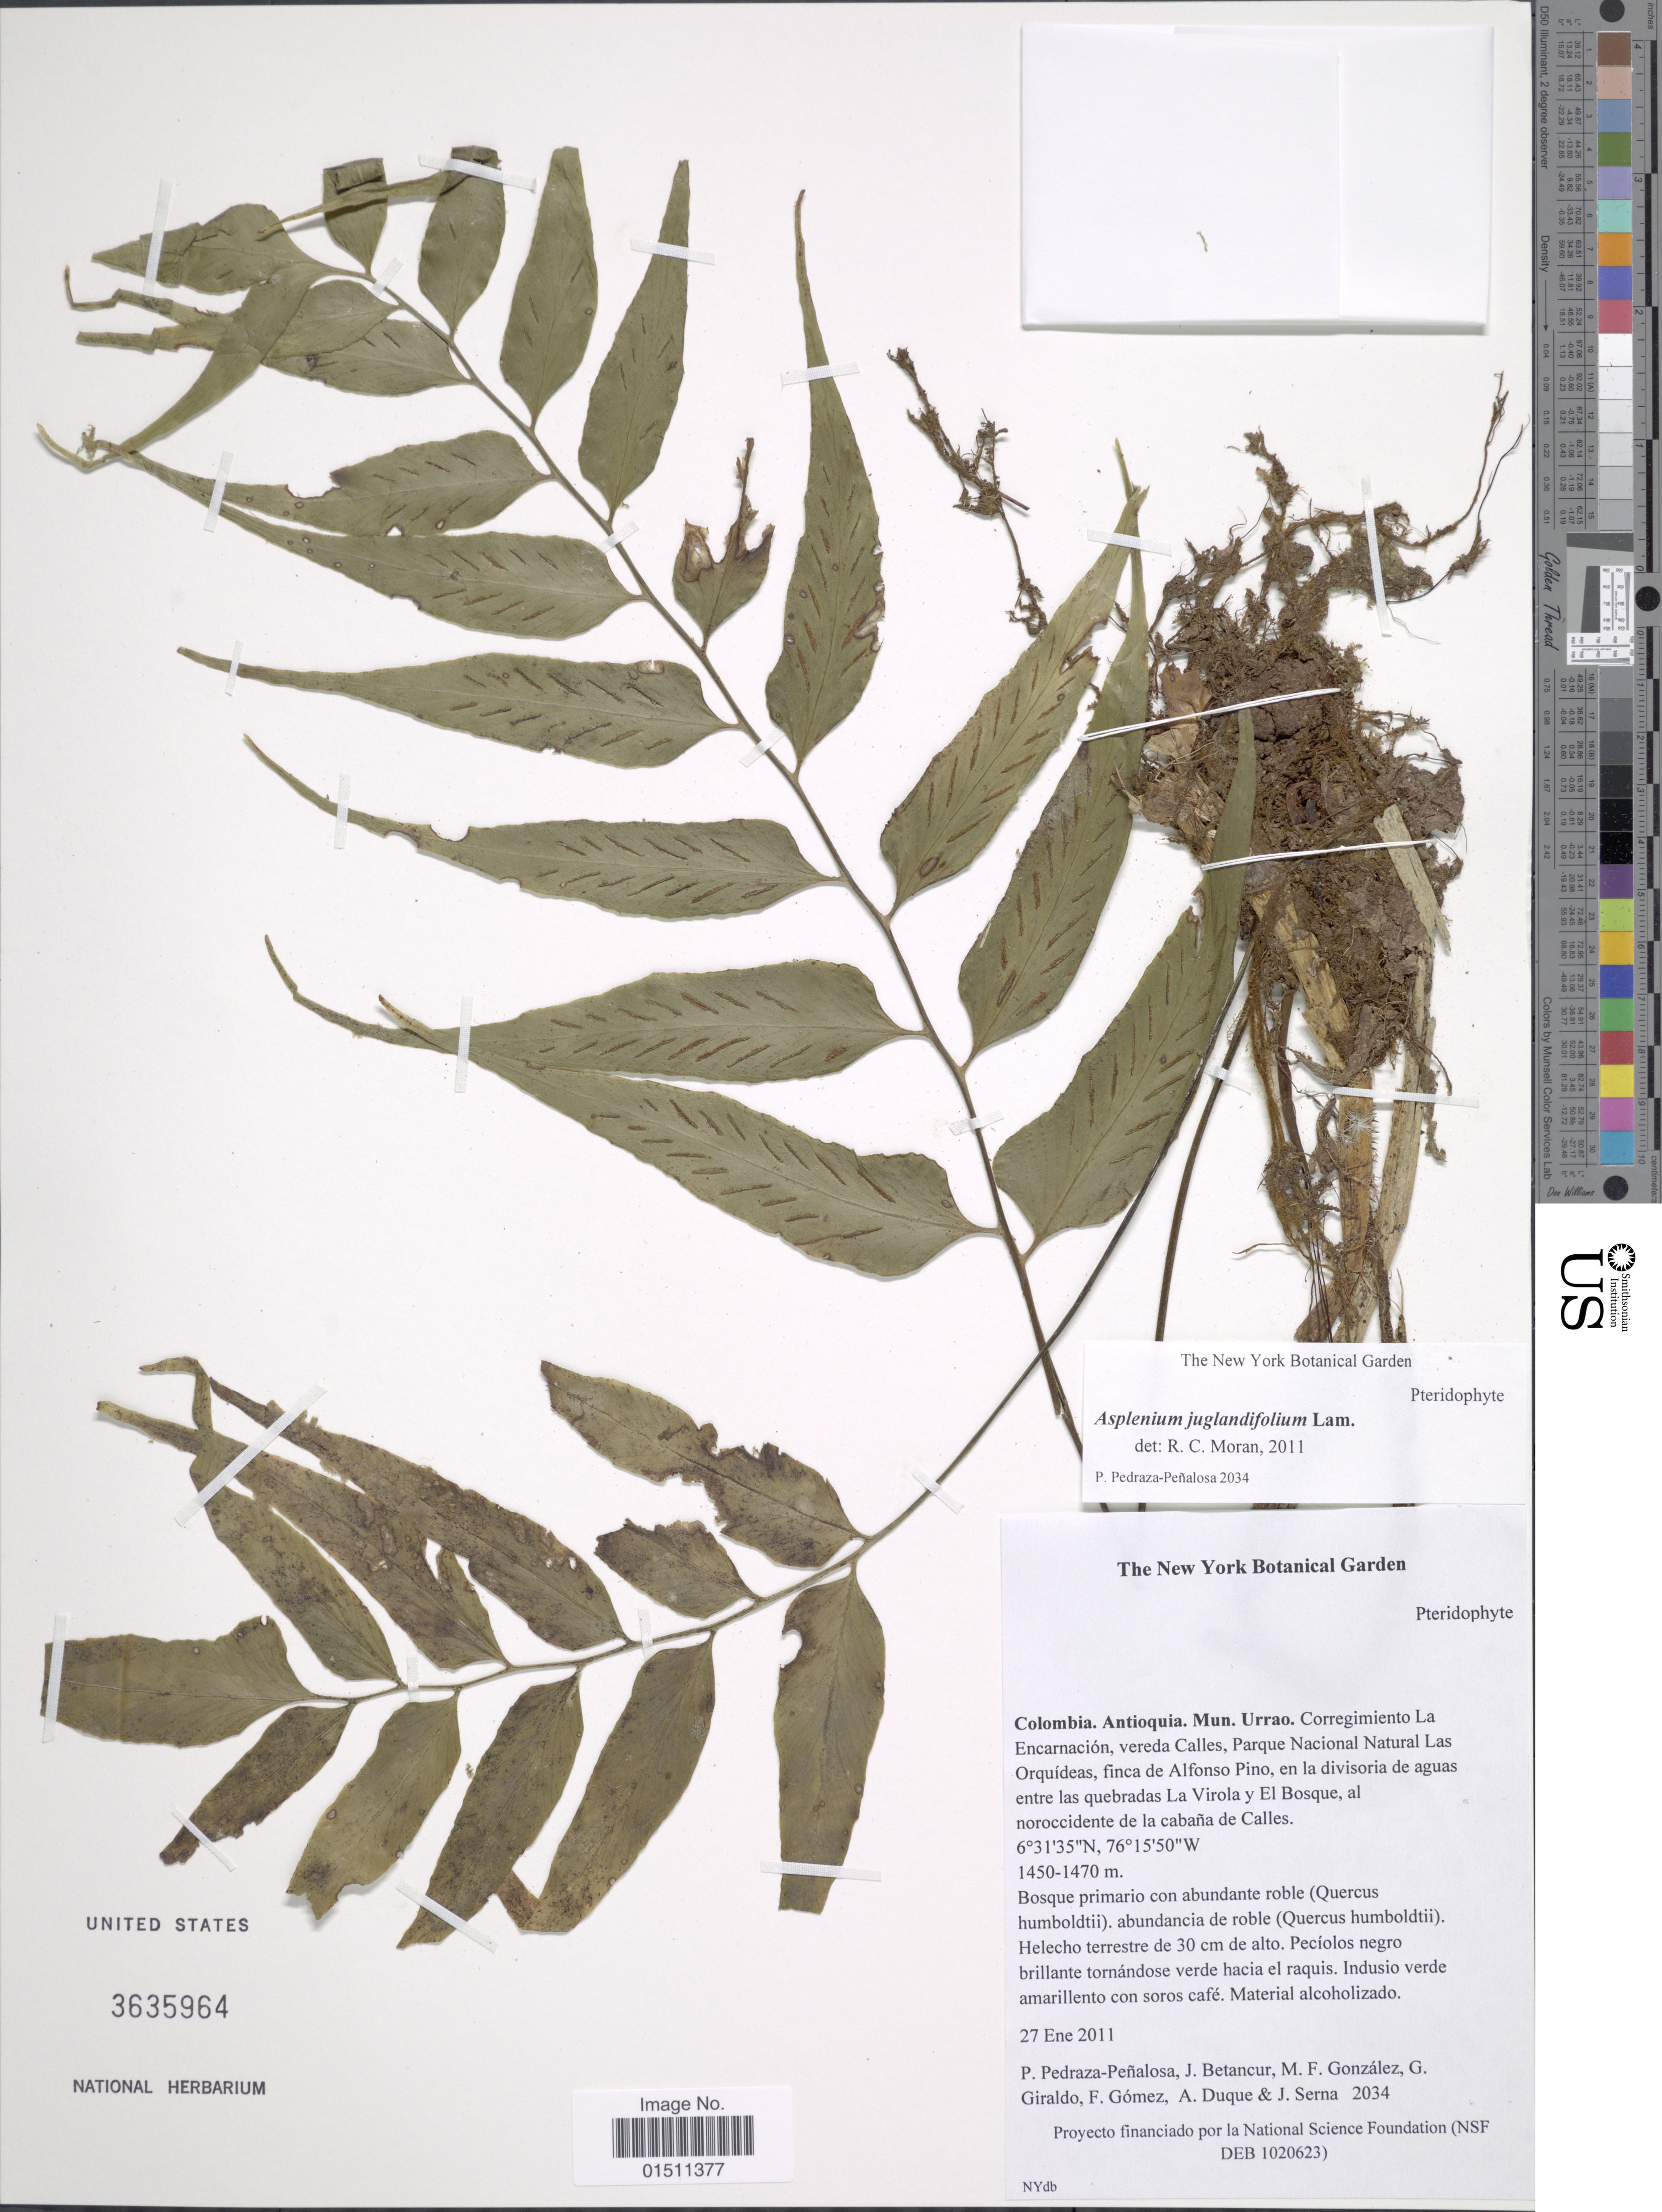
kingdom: Plantae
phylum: Tracheophyta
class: Polypodiopsida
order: Polypodiales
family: Aspleniaceae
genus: Asplenium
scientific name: Asplenium juglandifolium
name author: Lam.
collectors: P. Pedraza-Peñalosa, J. Betancur, M. Gonzalez, G. Giraldo & et al.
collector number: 2034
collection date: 2011-01-27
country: Colombia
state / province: Antioquia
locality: Colombia, Mun. Urrao. Corregimiento La Encarnación, vereda Calles, Parque Nacional Natural Las Orquídeas, finca de Alfonso Pino, en la divisoria de aguas entres las quebradas La Virola y El Bosque, al noroccidente de la cabaña de Calles.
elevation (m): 1450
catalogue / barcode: US 3635964